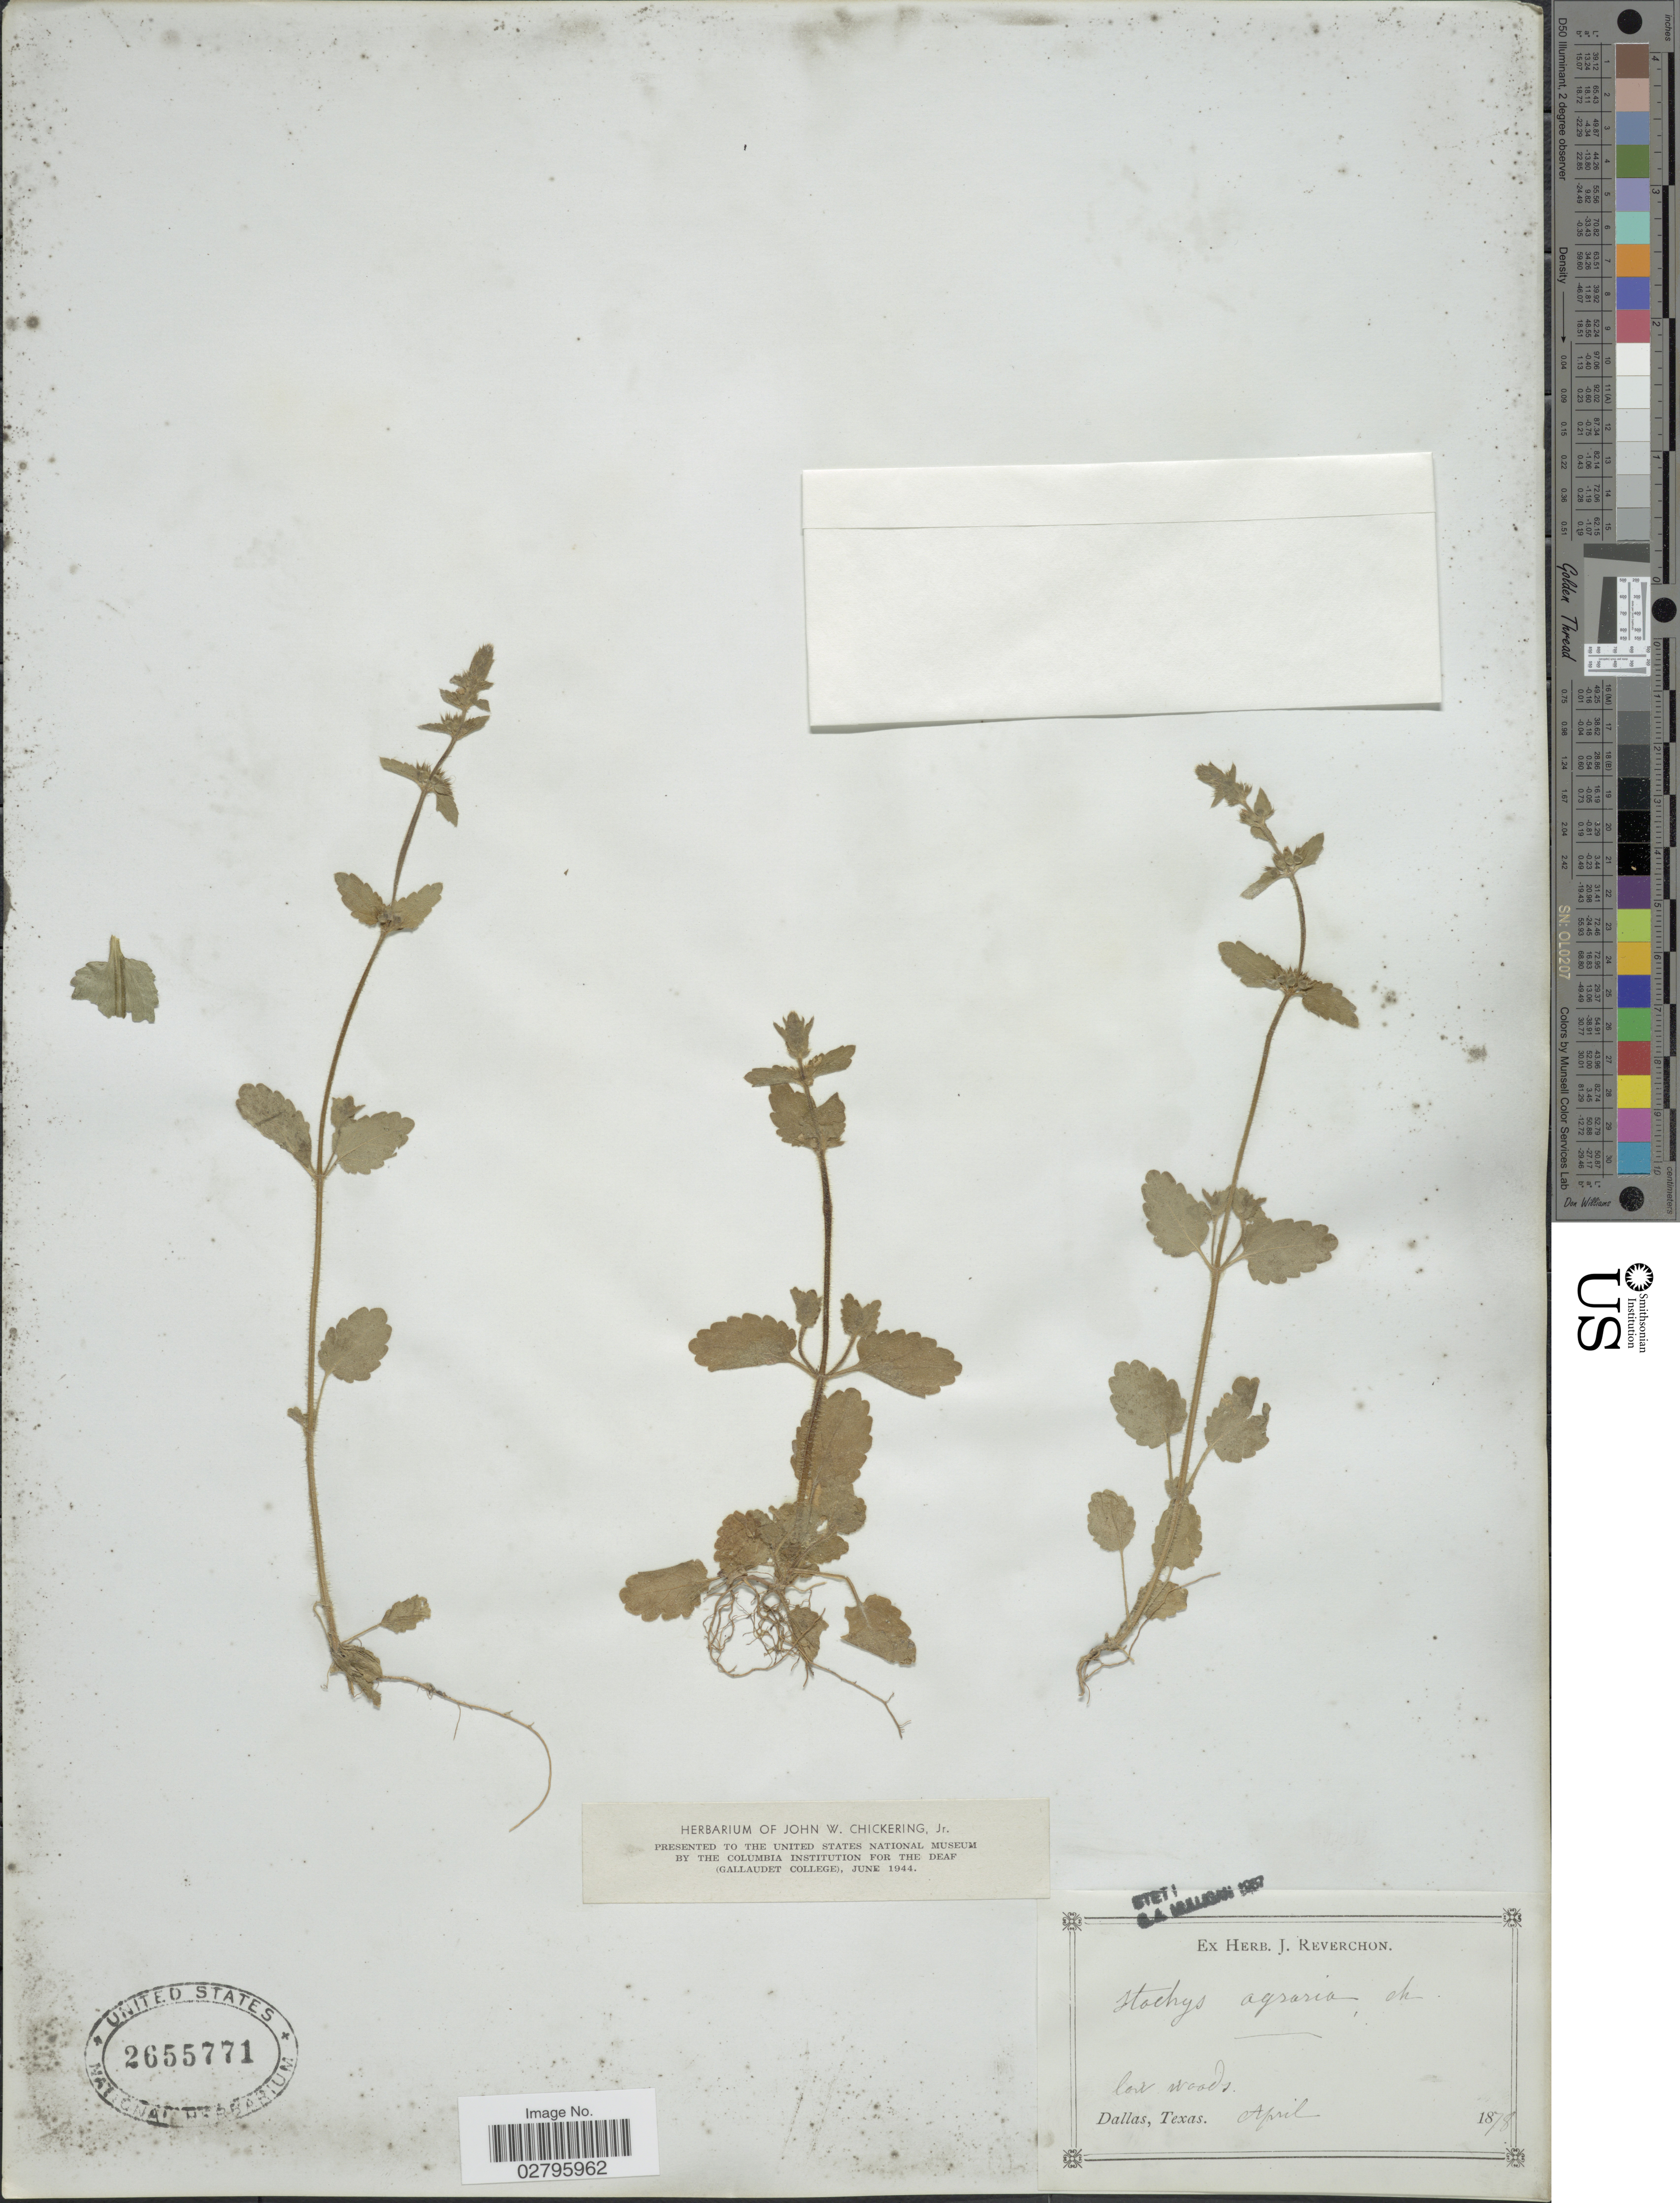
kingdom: Plantae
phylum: Tracheophyta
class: Magnoliopsida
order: Lamiales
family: Lamiaceae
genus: Stachys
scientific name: Stachys agraria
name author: Schltdl. & Cham.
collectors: ex herb. J. Reverchon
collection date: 1878-04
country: United States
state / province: Texas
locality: Dallas, Texas.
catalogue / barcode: US 2655771